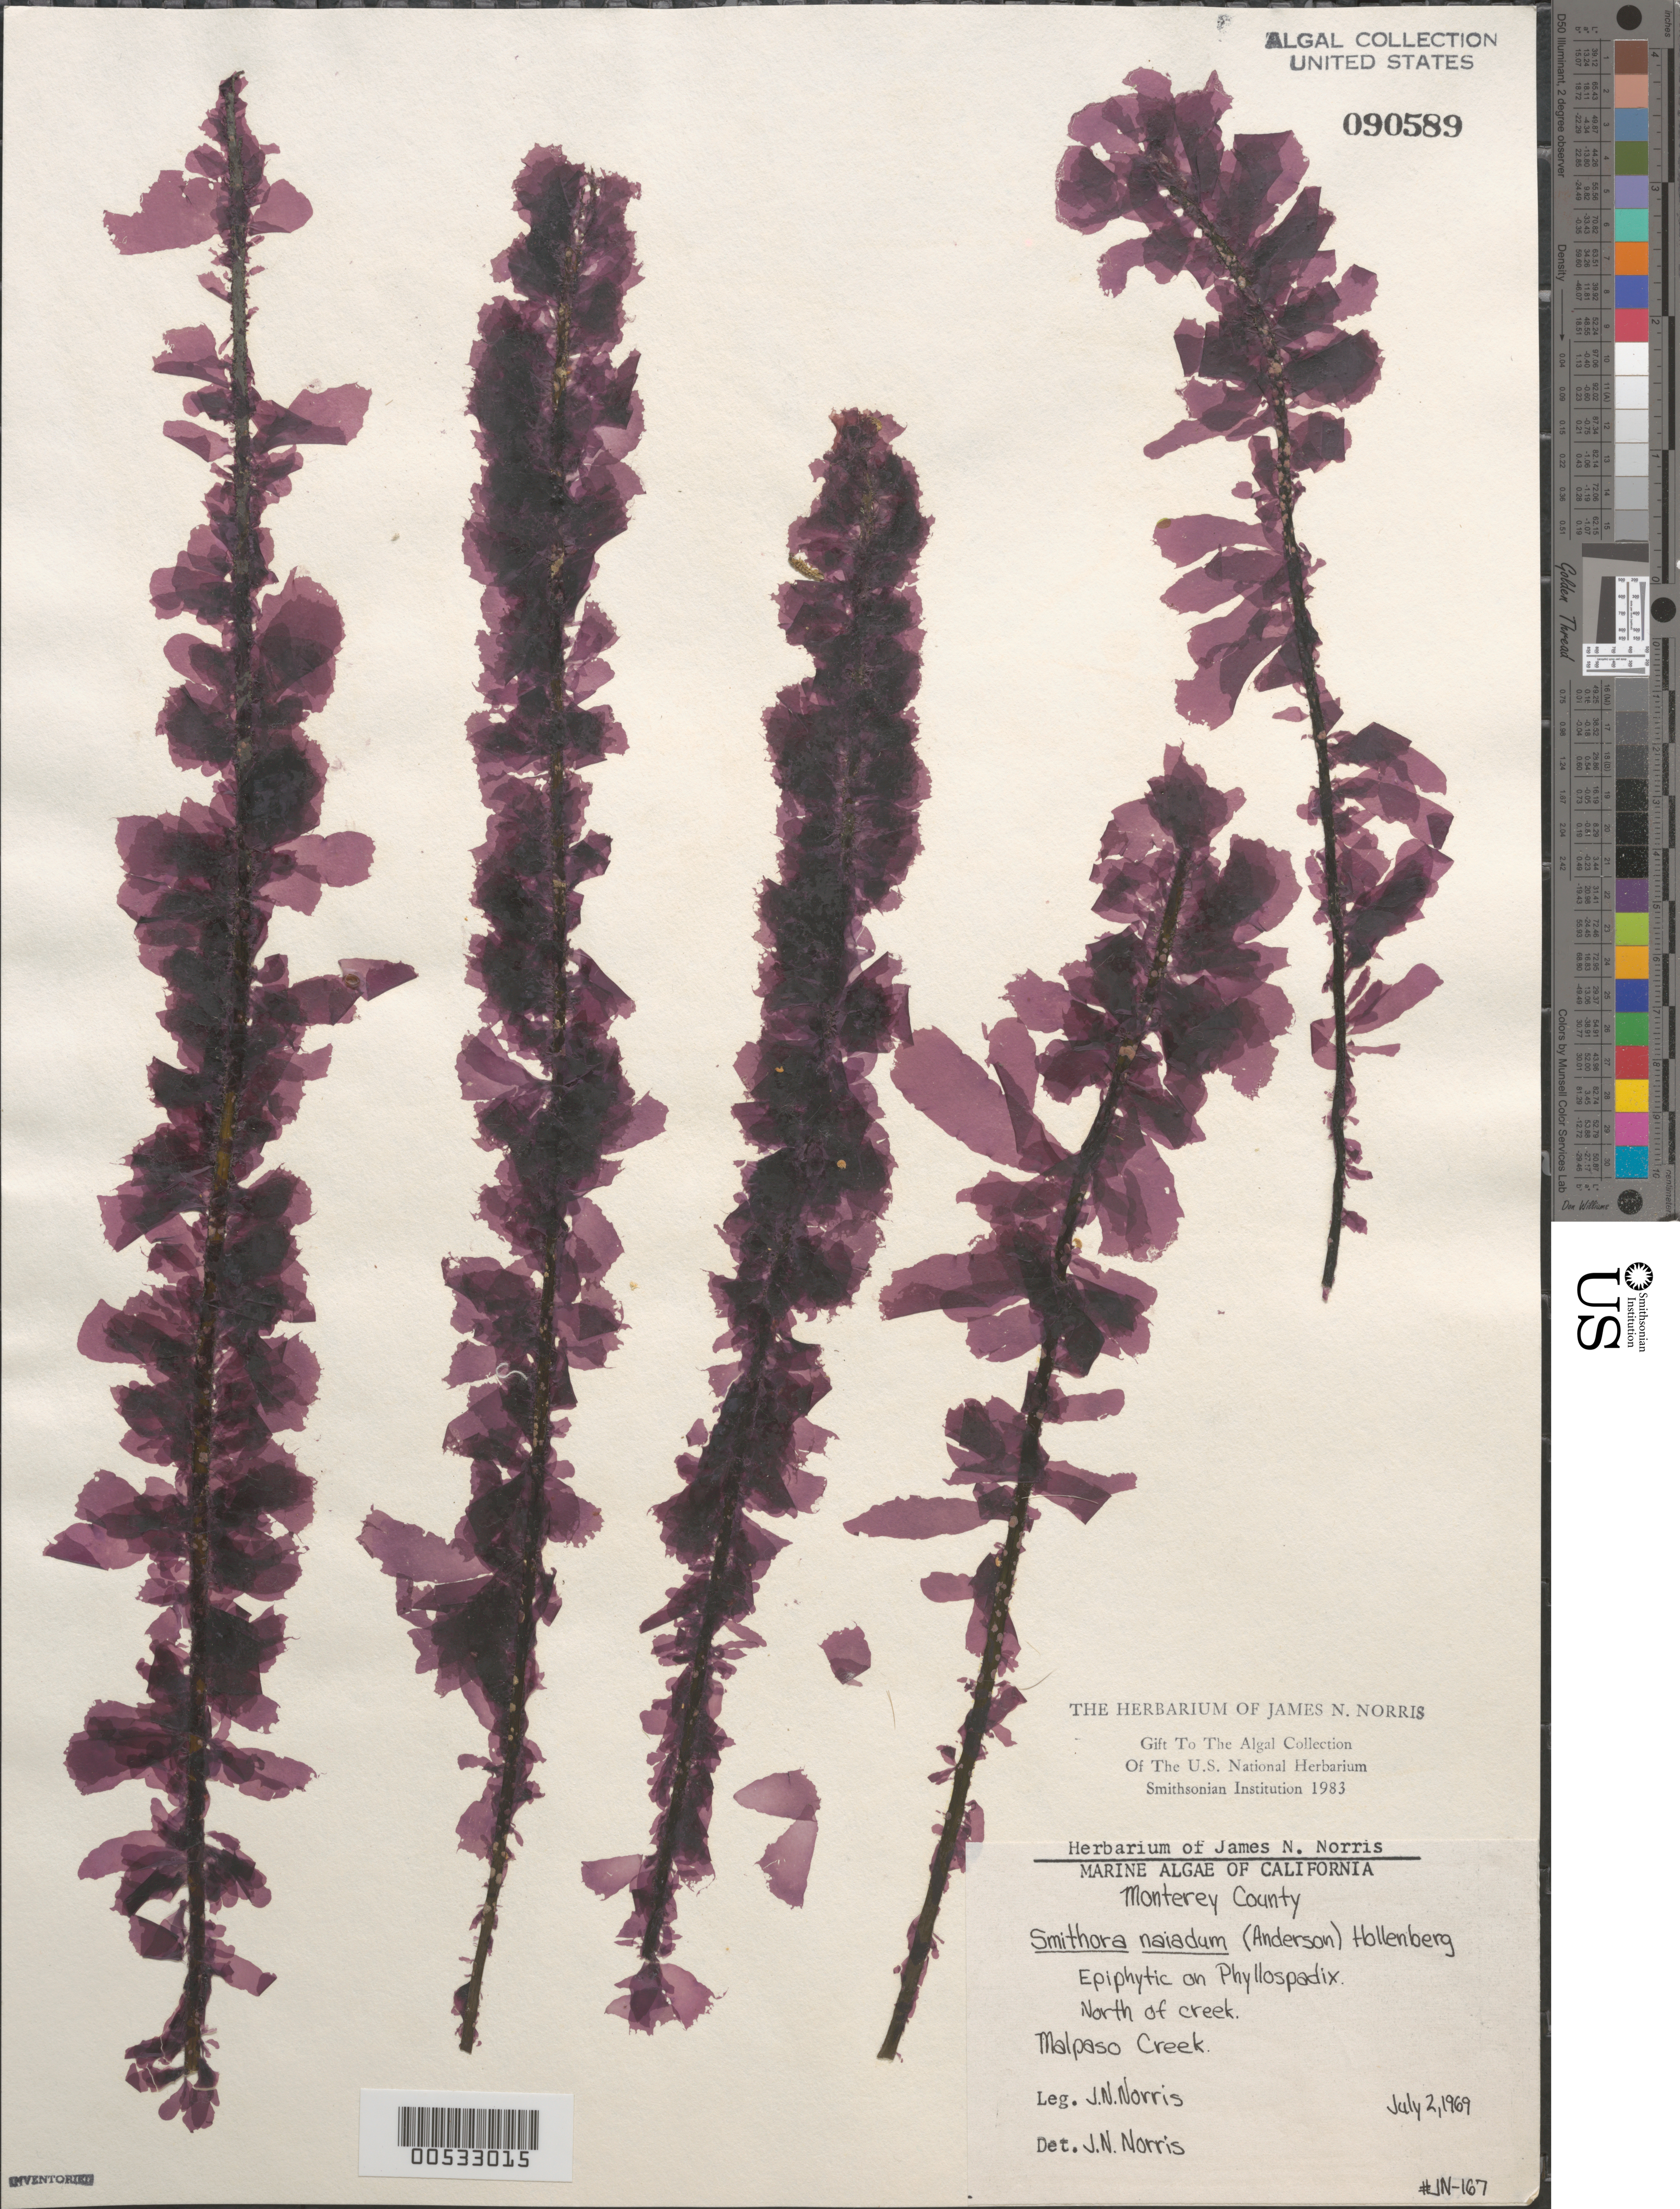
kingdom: Plantae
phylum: Rhodophyta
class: Compsopogonophyceae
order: Erythropeltidales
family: Erythrotrichiaceae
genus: Smithora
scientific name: Smithora naiadum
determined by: Norris, James N.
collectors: J. N. Norris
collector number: JN-167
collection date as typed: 02 Jul 1969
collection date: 1969-07-02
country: United States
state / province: California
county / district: Monterey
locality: North of Malpaso Creek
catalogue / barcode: US 90589